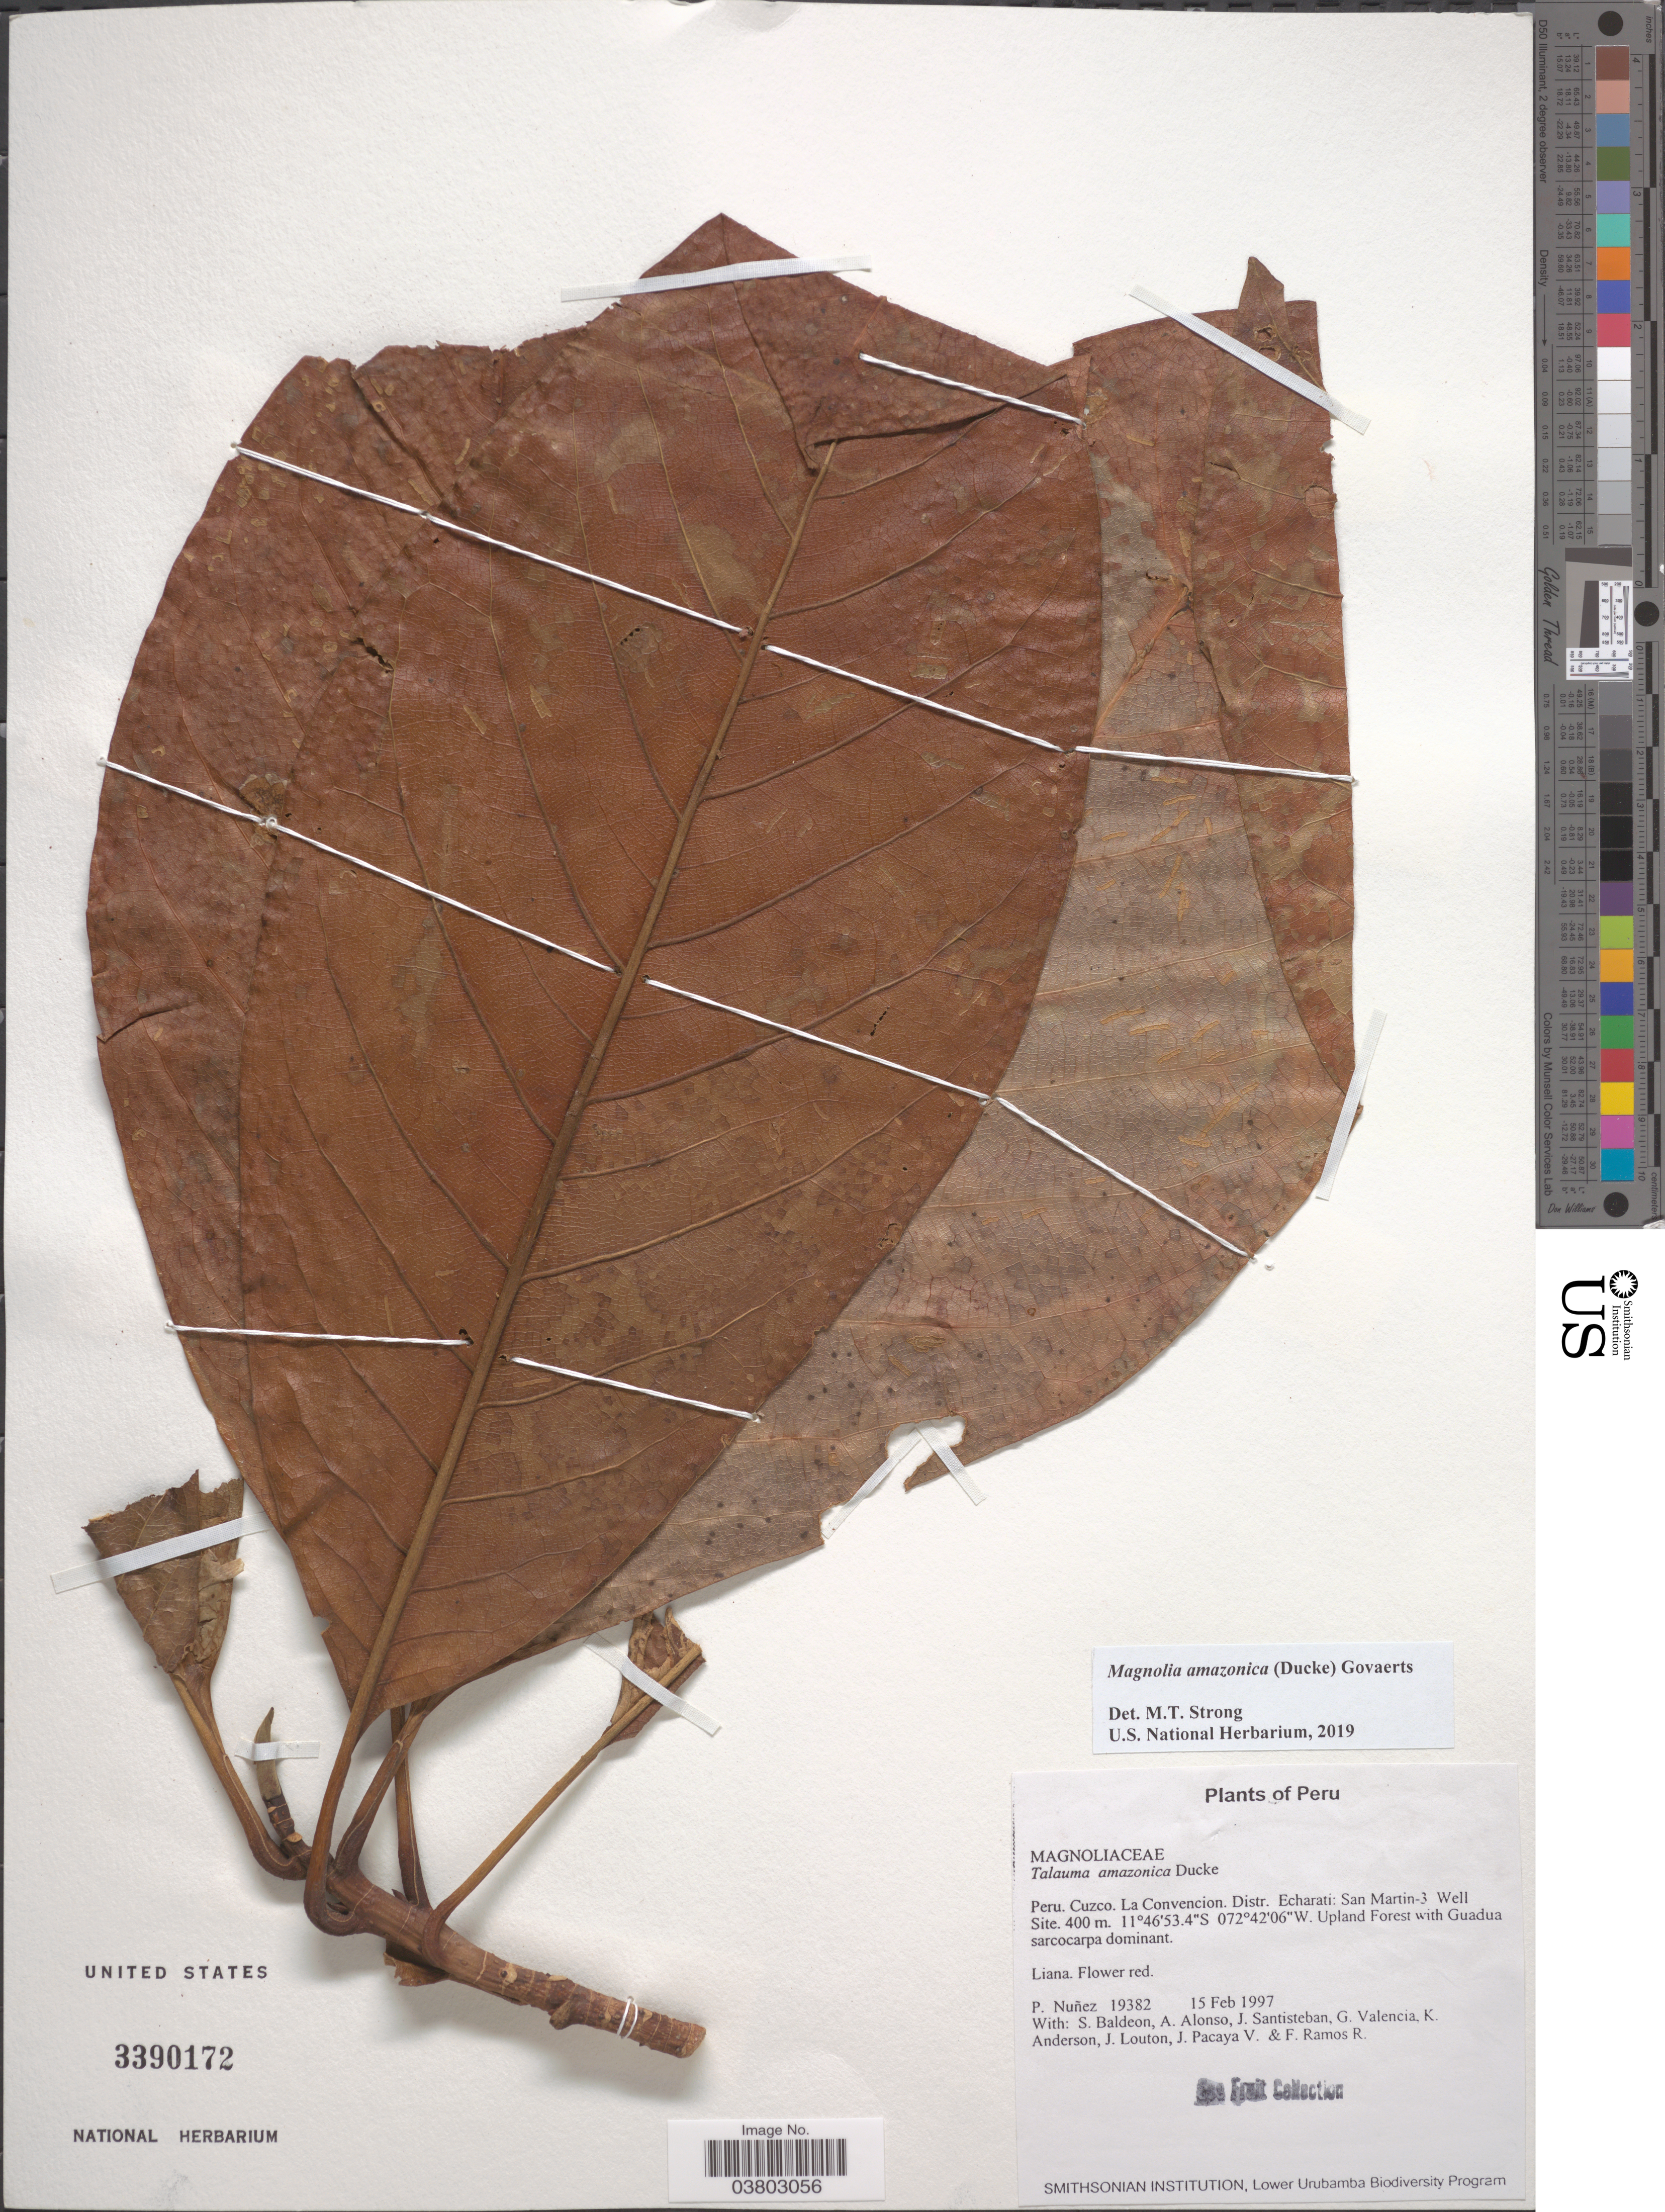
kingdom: Plantae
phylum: Tracheophyta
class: Magnoliopsida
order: Magnoliales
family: Magnoliaceae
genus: Magnolia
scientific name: Magnolia amazonica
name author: (Ducke) Govaerts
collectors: P. Nuñez V., S. Baldeon, A. Alonso, J. Santisteban & et al.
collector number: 19382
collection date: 1997-02-15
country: Peru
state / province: Cusco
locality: La Convencion. Distr. Echarati: San Martin-3 Well Site.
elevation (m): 400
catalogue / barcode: US 3390172